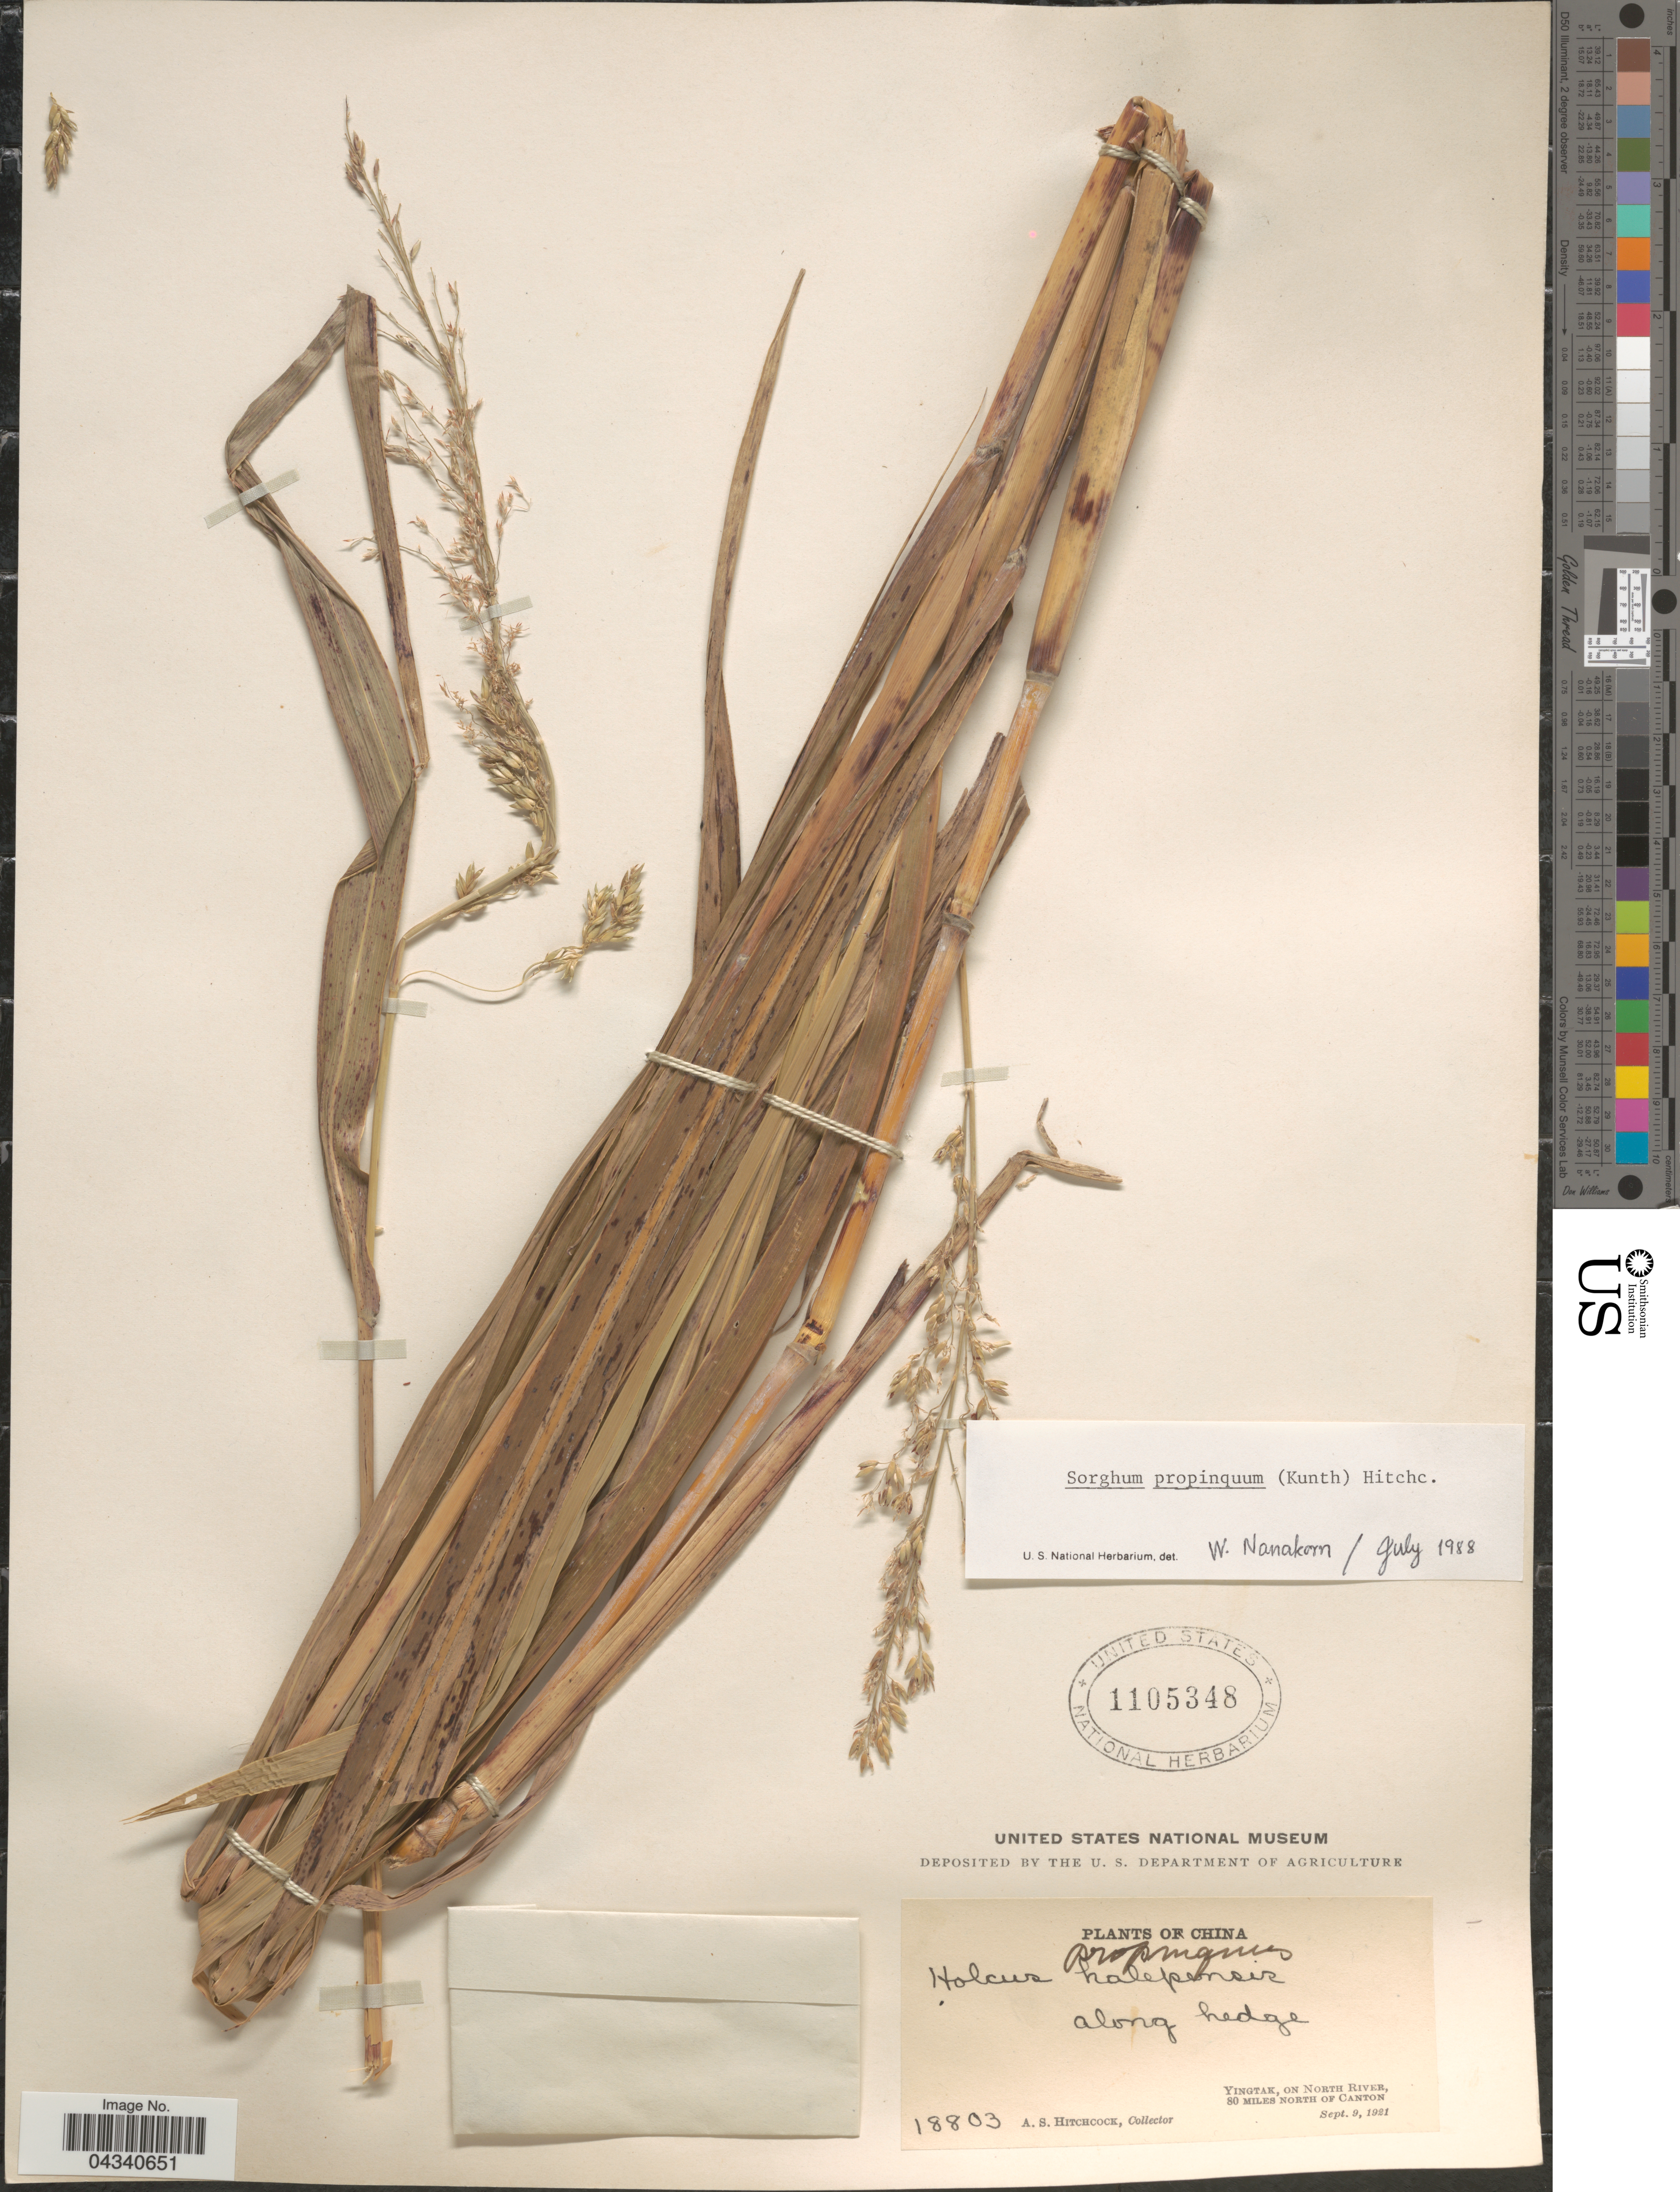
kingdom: Plantae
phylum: Tracheophyta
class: Liliopsida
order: Poales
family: Poaceae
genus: Sorghum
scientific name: Sorghum propinquum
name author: (Kunth) Hitchc.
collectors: A. S. Hitchcock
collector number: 18803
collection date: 1921-09-09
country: China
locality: Yingtak, on North River, 80 miles north of Canton.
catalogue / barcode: US 1105348